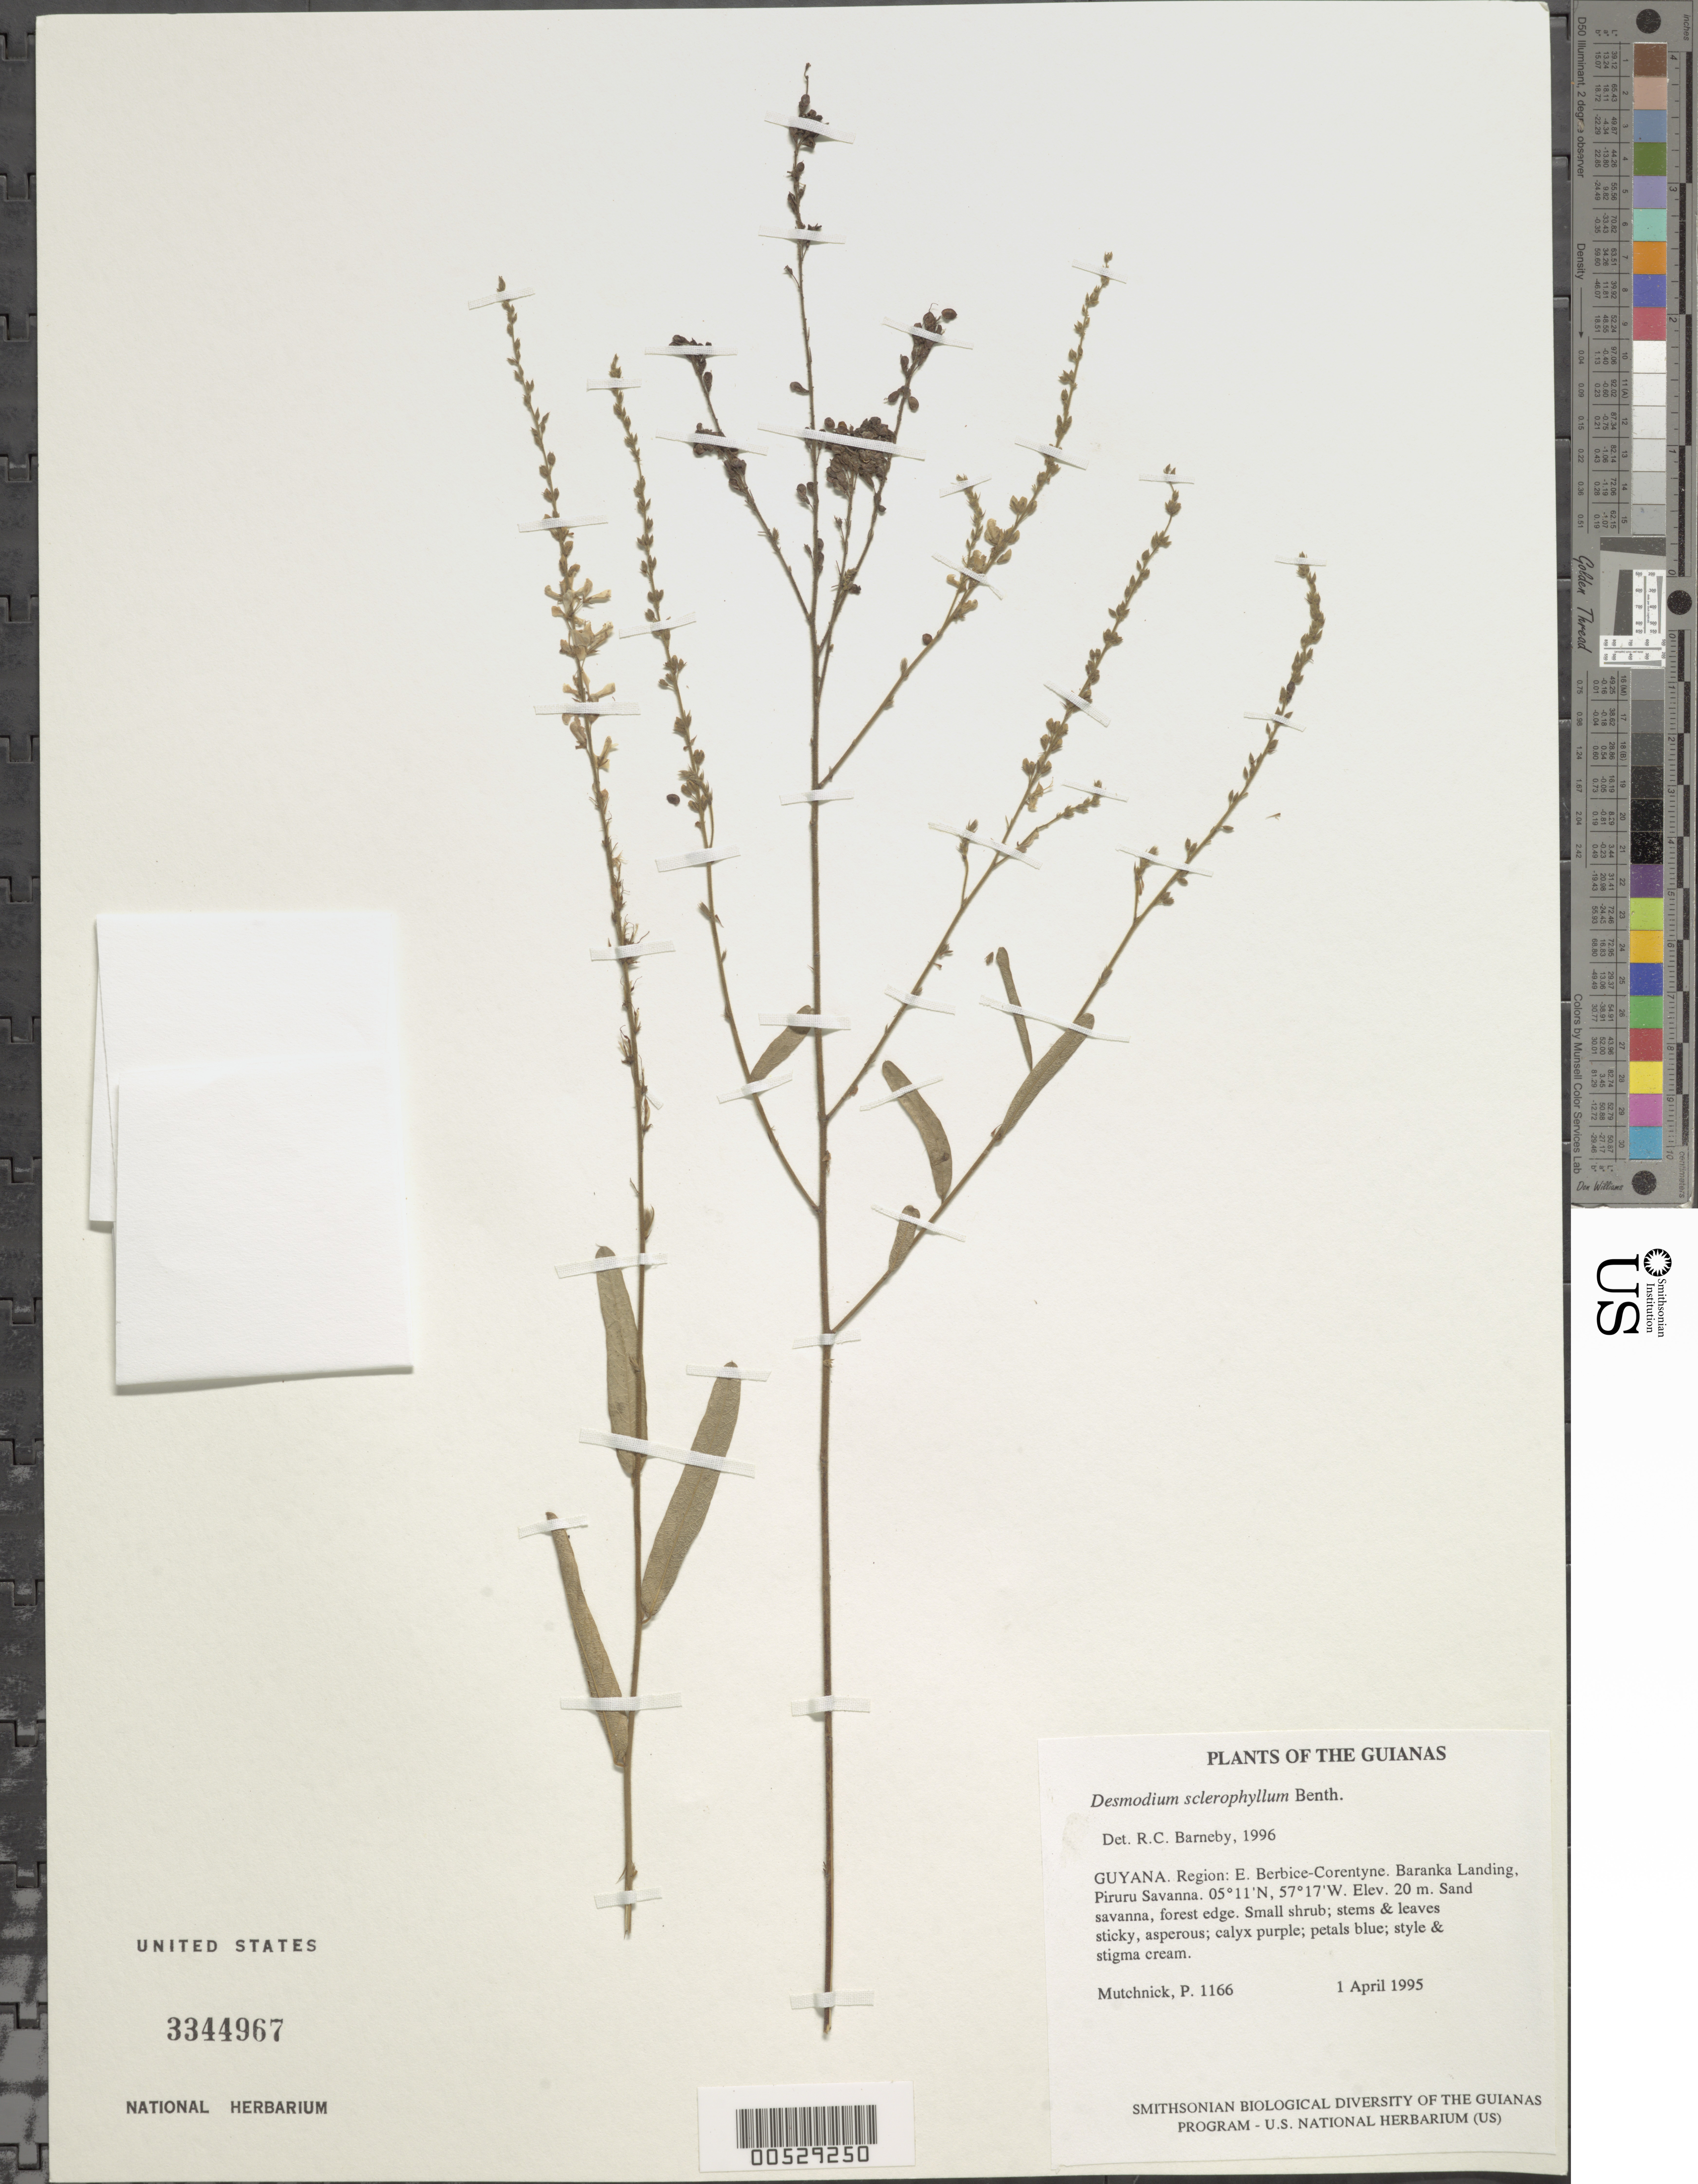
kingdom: Plantae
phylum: Tracheophyta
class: Magnoliopsida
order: Fabales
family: Fabaceae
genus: Desmodium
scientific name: Desmodium sclerophyllum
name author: Benth.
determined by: Barneby, Rupert C., (NY)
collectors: P. Mutchnick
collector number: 1166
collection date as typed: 1 April 1995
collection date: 1995-04-01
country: Guyana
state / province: E. Berbice-Corentyne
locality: Baranka Landing, Piruru Savanna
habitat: Sand savanna, forest edge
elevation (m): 20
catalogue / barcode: US 3344967